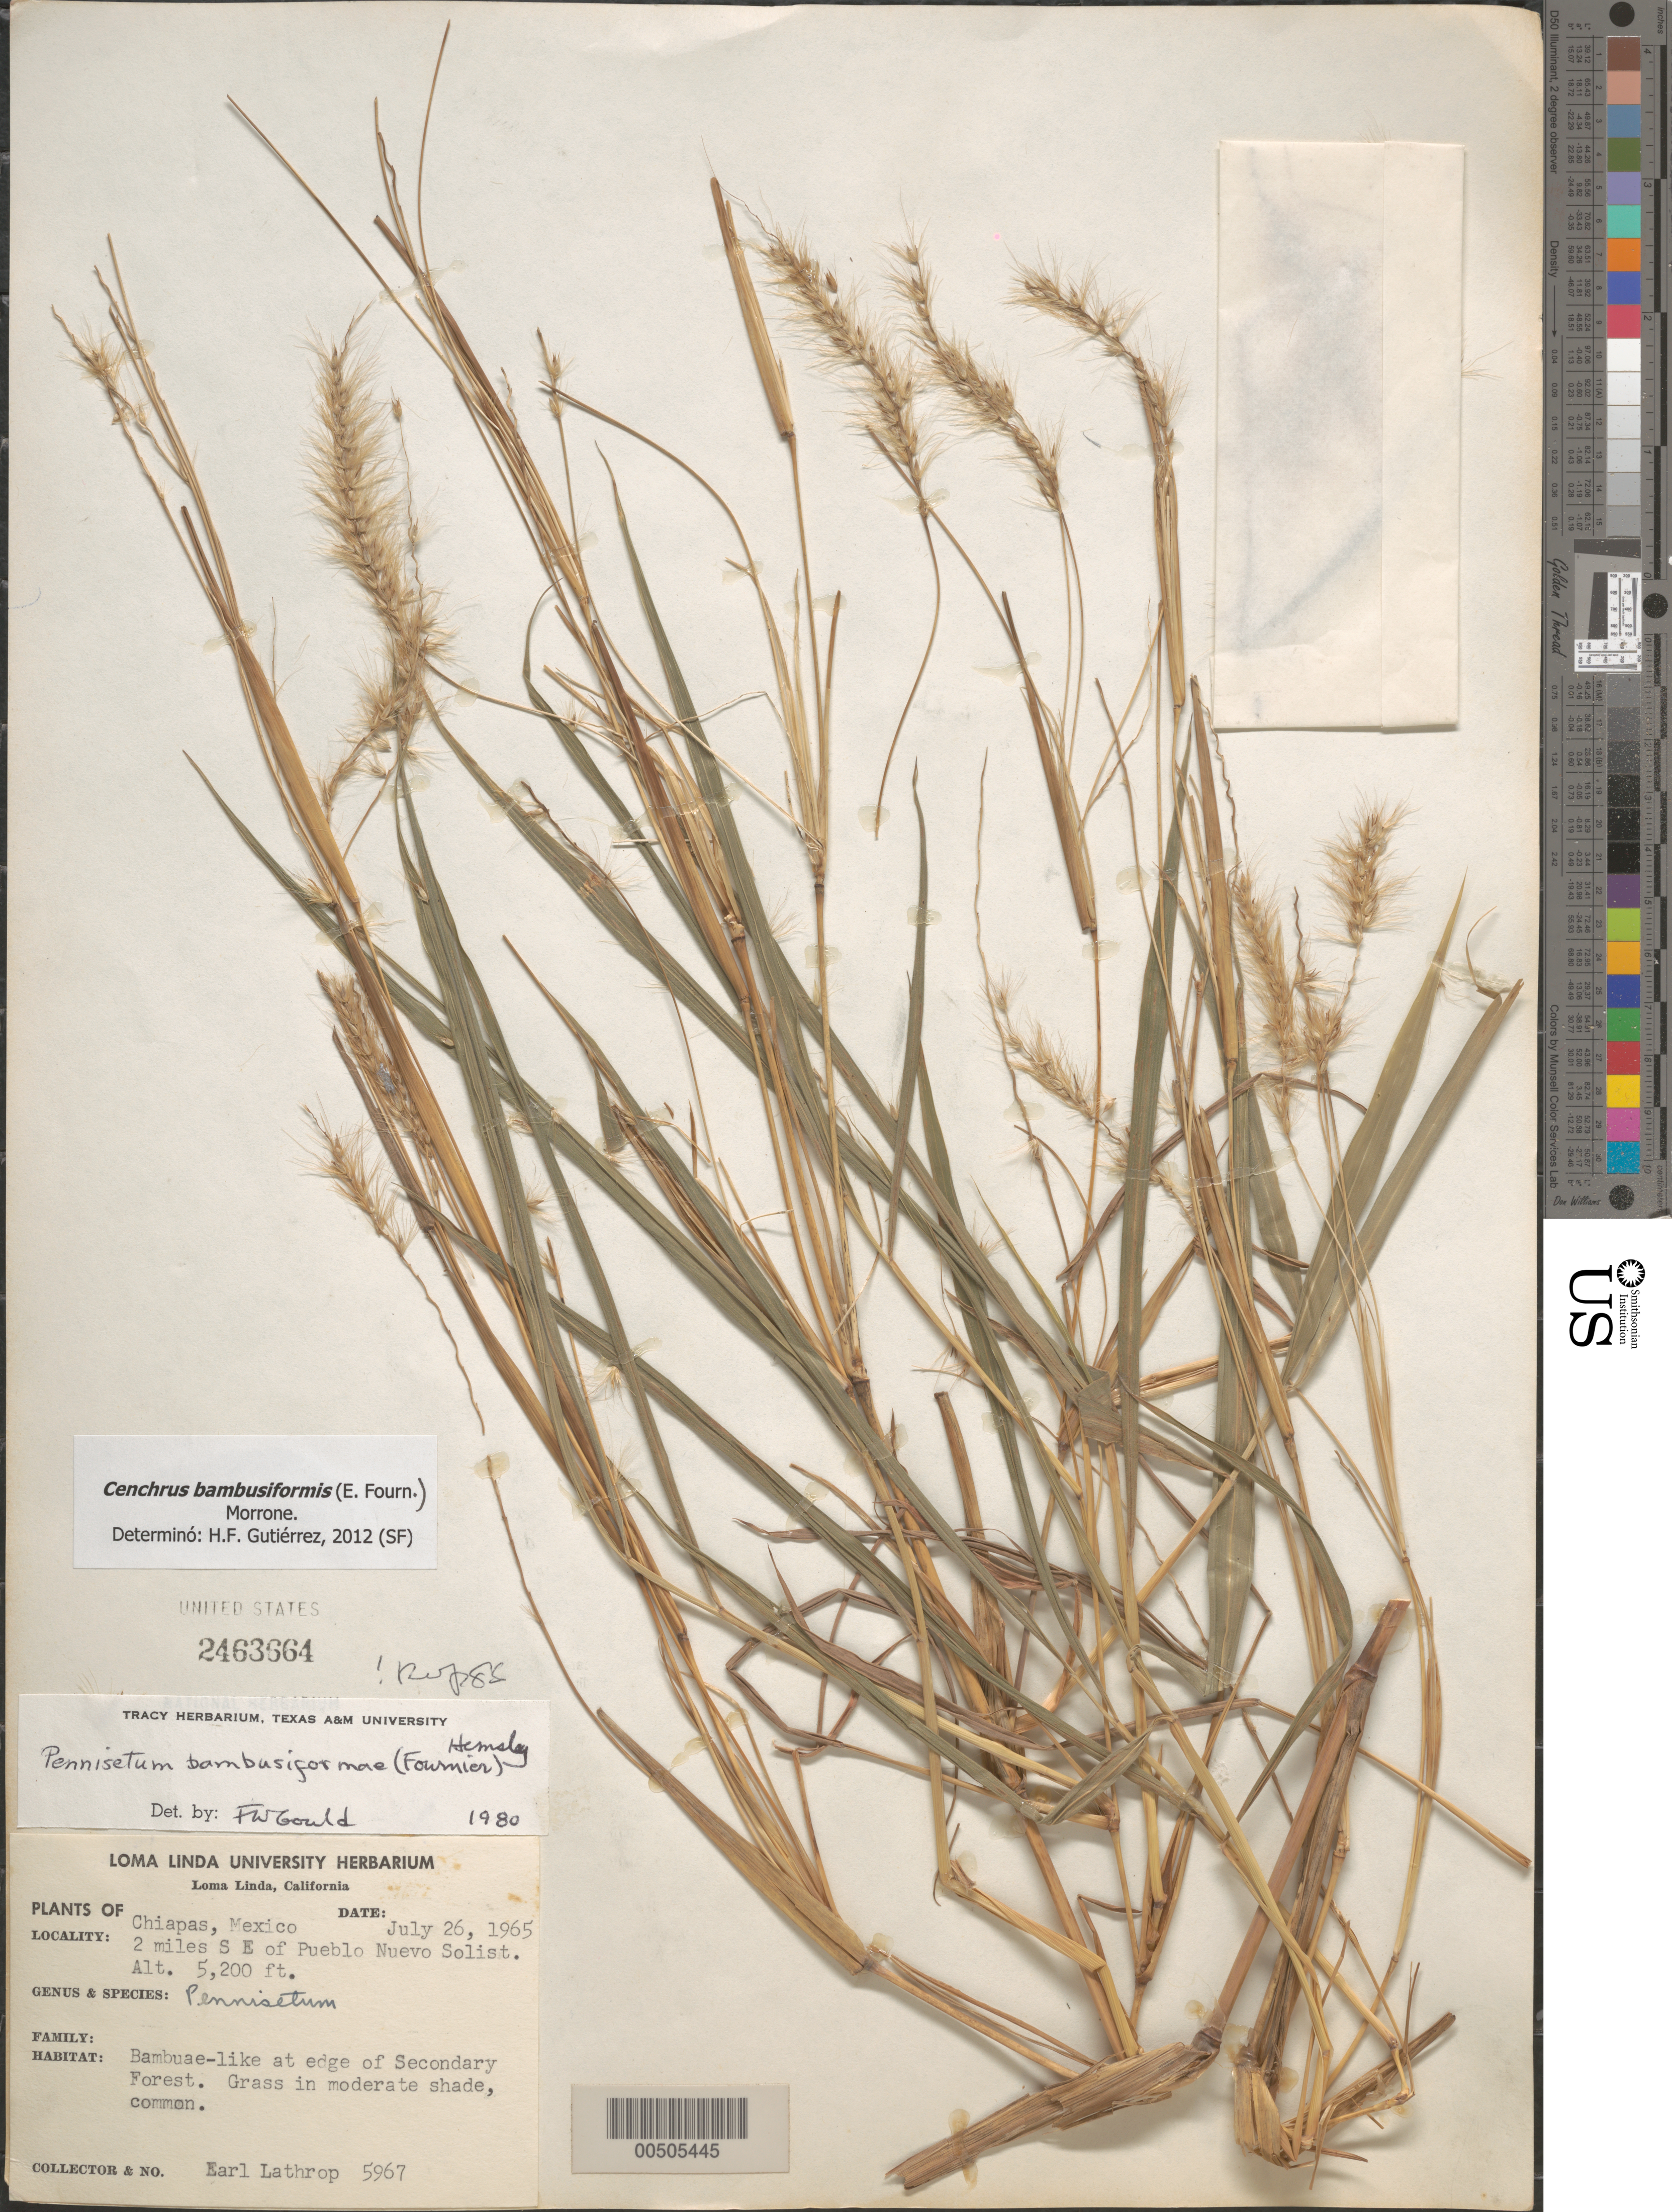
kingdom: Plantae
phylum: Tracheophyta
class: Liliopsida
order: Poales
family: Poaceae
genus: Cenchrus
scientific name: Cenchrus bambusiformis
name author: (E. Fourn.) Morrone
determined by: Gutiérrez, H. F.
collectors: E. W. Lathrop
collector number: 5967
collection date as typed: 26 Jul 1965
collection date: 1965-07-26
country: Mexico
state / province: Chiapas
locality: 2 mi SE of Pueblo Nuevo Solistahuacán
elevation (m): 1585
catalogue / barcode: US 2463664